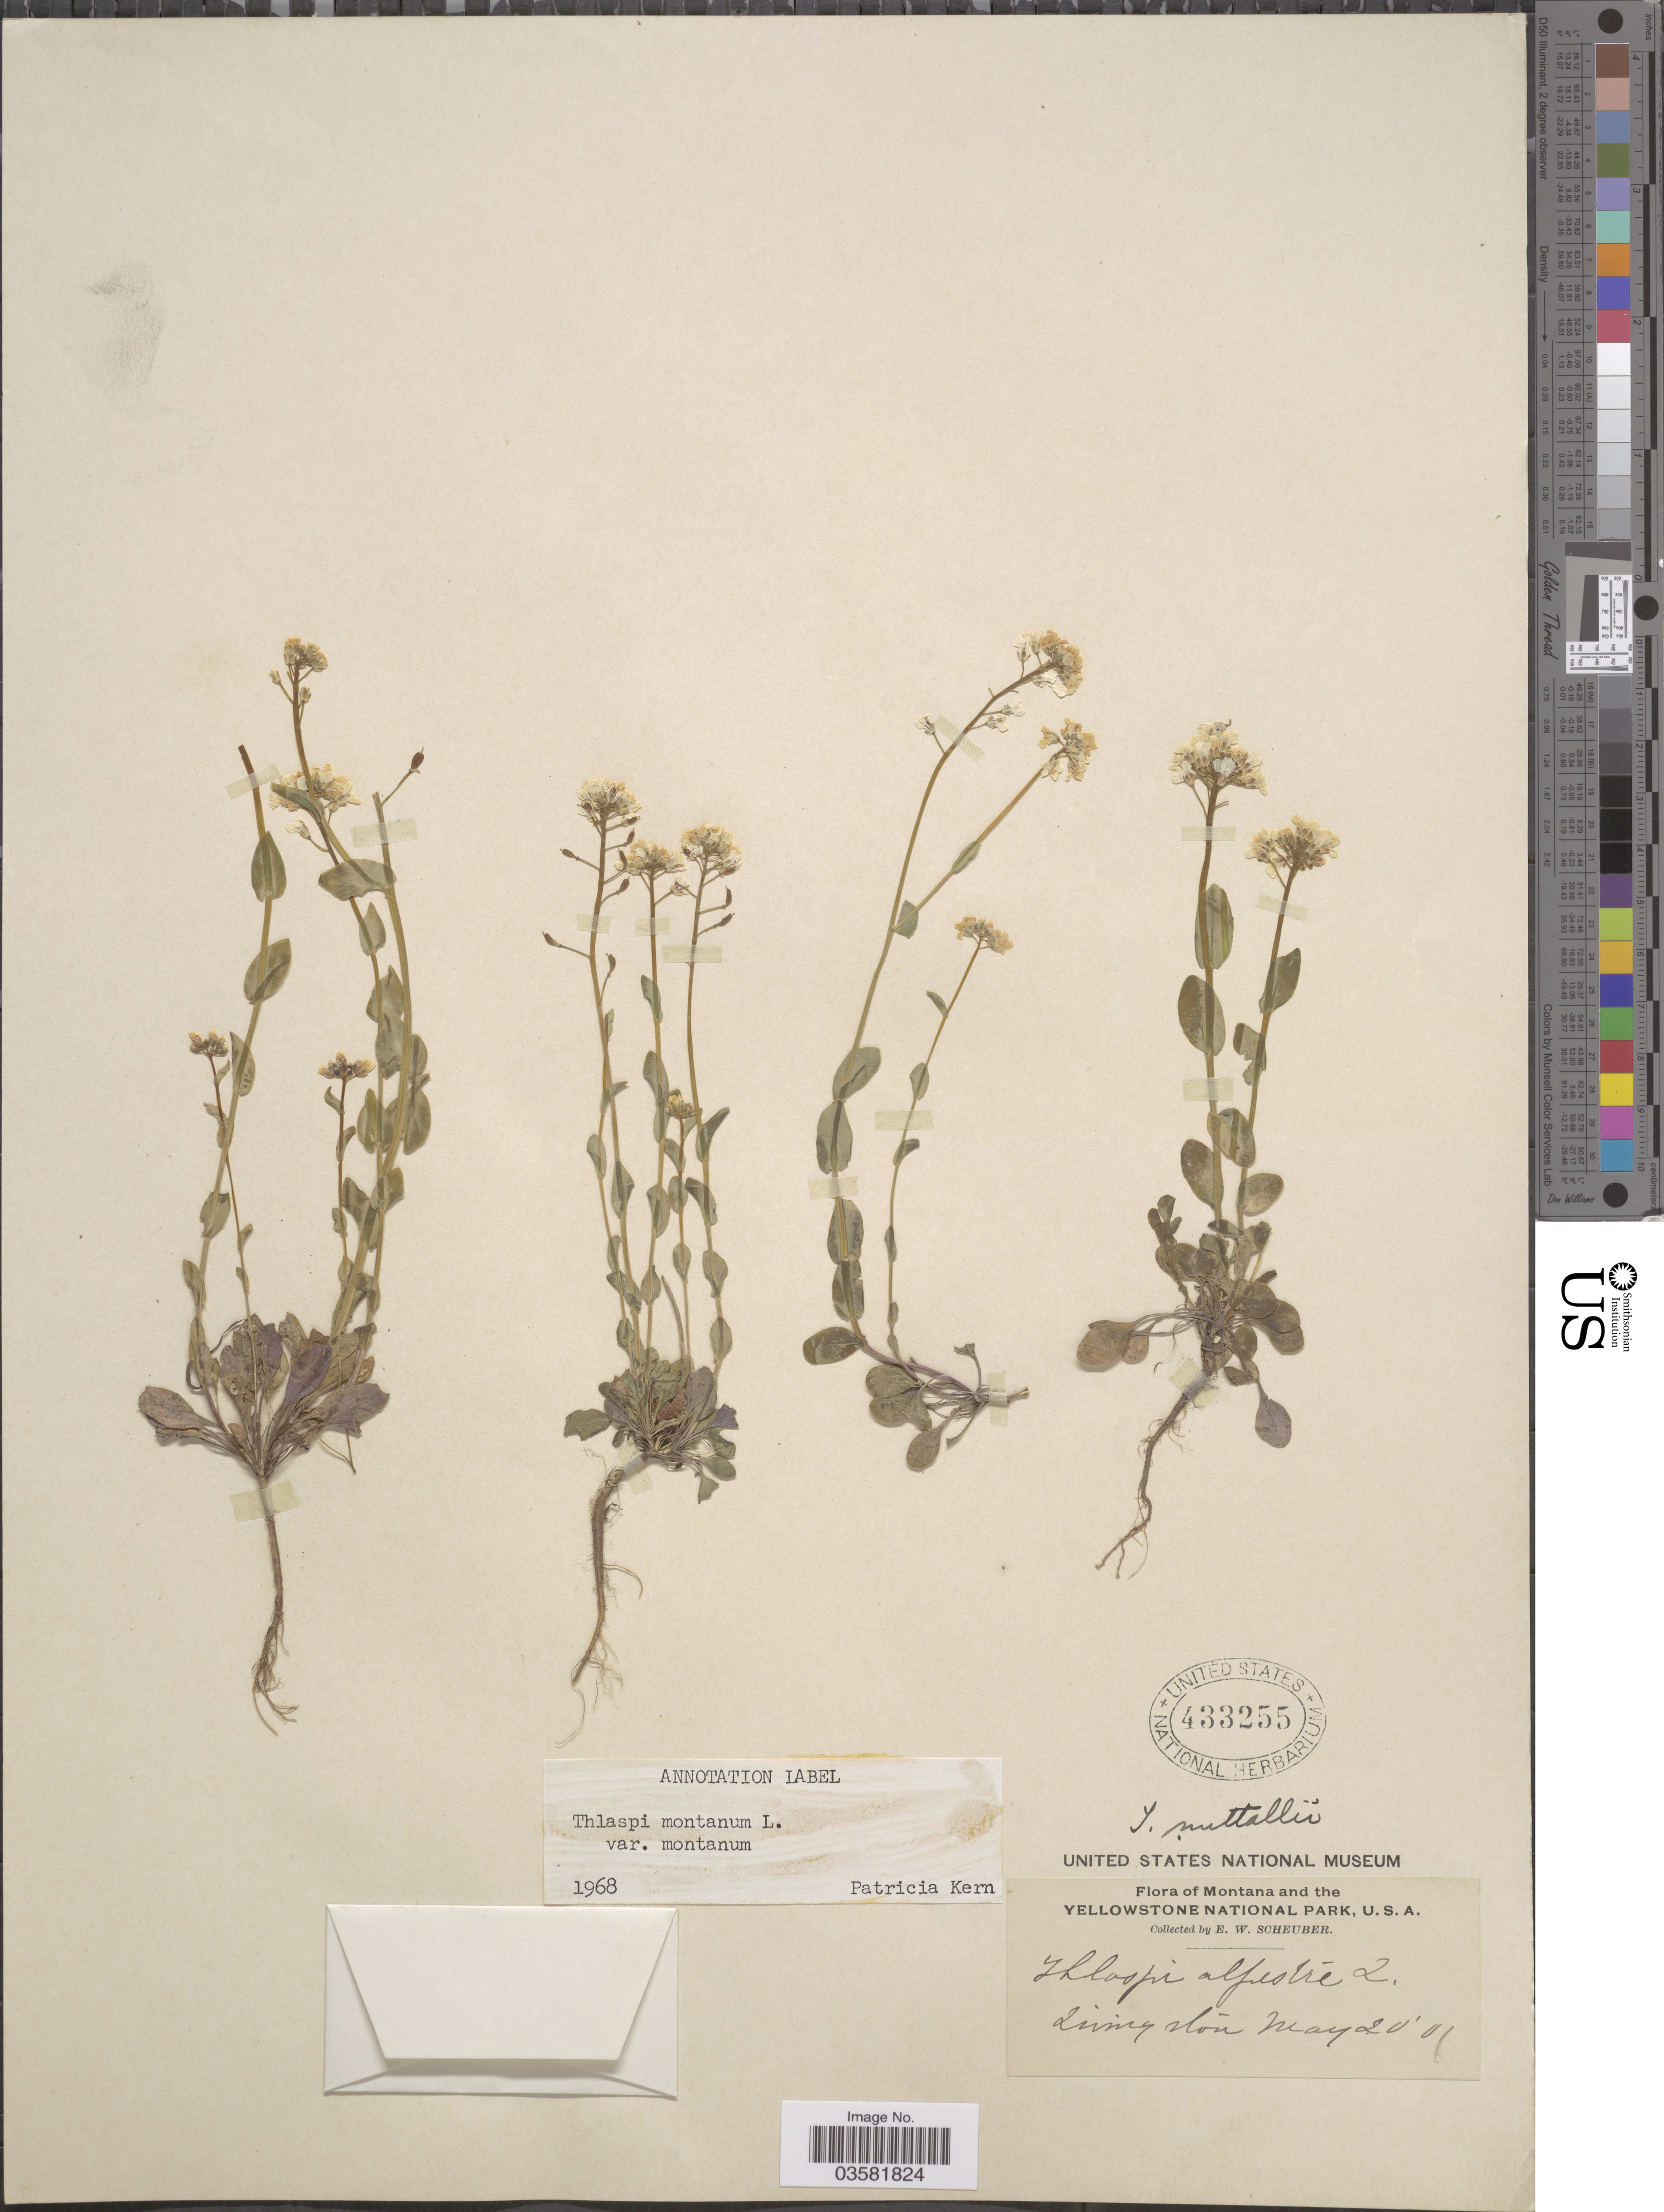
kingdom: Plantae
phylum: Tracheophyta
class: Magnoliopsida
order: Brassicales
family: Brassicaceae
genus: Thlaspi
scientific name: Thlaspi montanum var. montanum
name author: L.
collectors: E. Scheuber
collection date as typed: Transcribed d/m/y: 20/5/1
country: United States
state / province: Montana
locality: The Yellowstone National Park. Livingston.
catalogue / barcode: US 433255